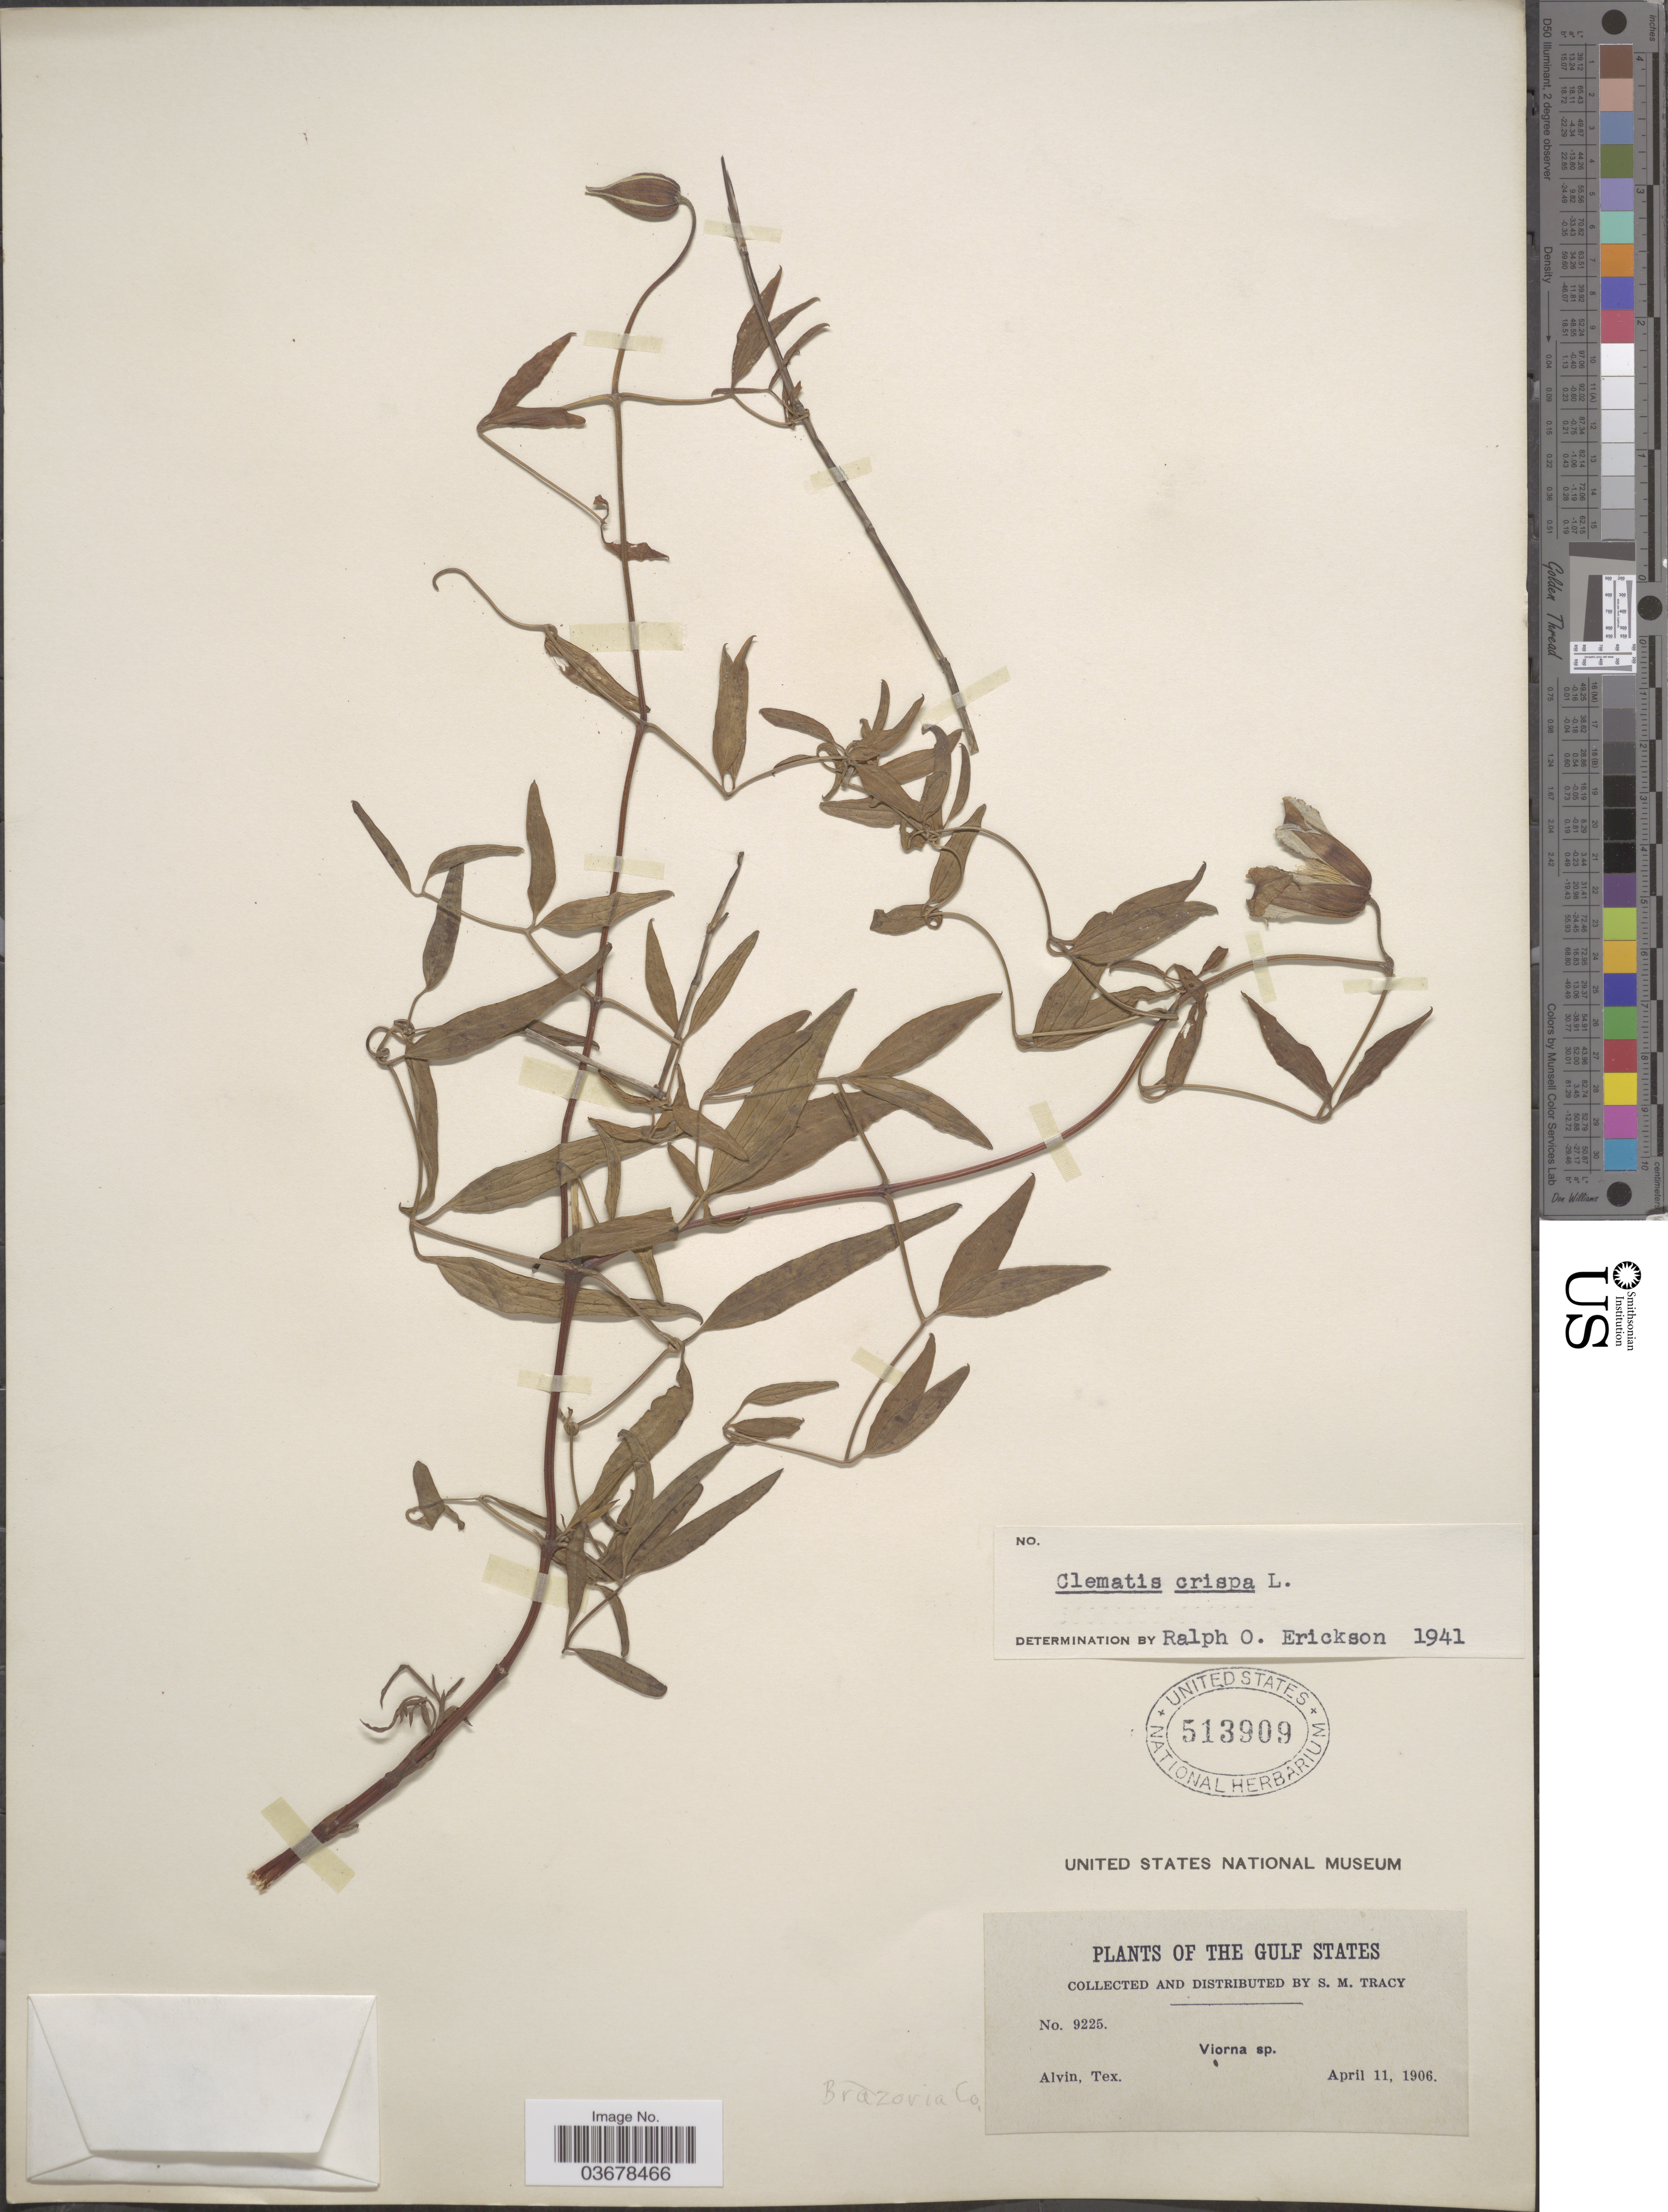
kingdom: Plantae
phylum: Tracheophyta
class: Magnoliopsida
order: Ranunculales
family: Ranunculaceae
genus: Clematis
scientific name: Clematis viorna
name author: L.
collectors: S. M. Tracy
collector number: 9225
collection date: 1906-04-11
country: United States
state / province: Texas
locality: The Gulf States. Alvin. Brazoria Co.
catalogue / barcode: US 513909